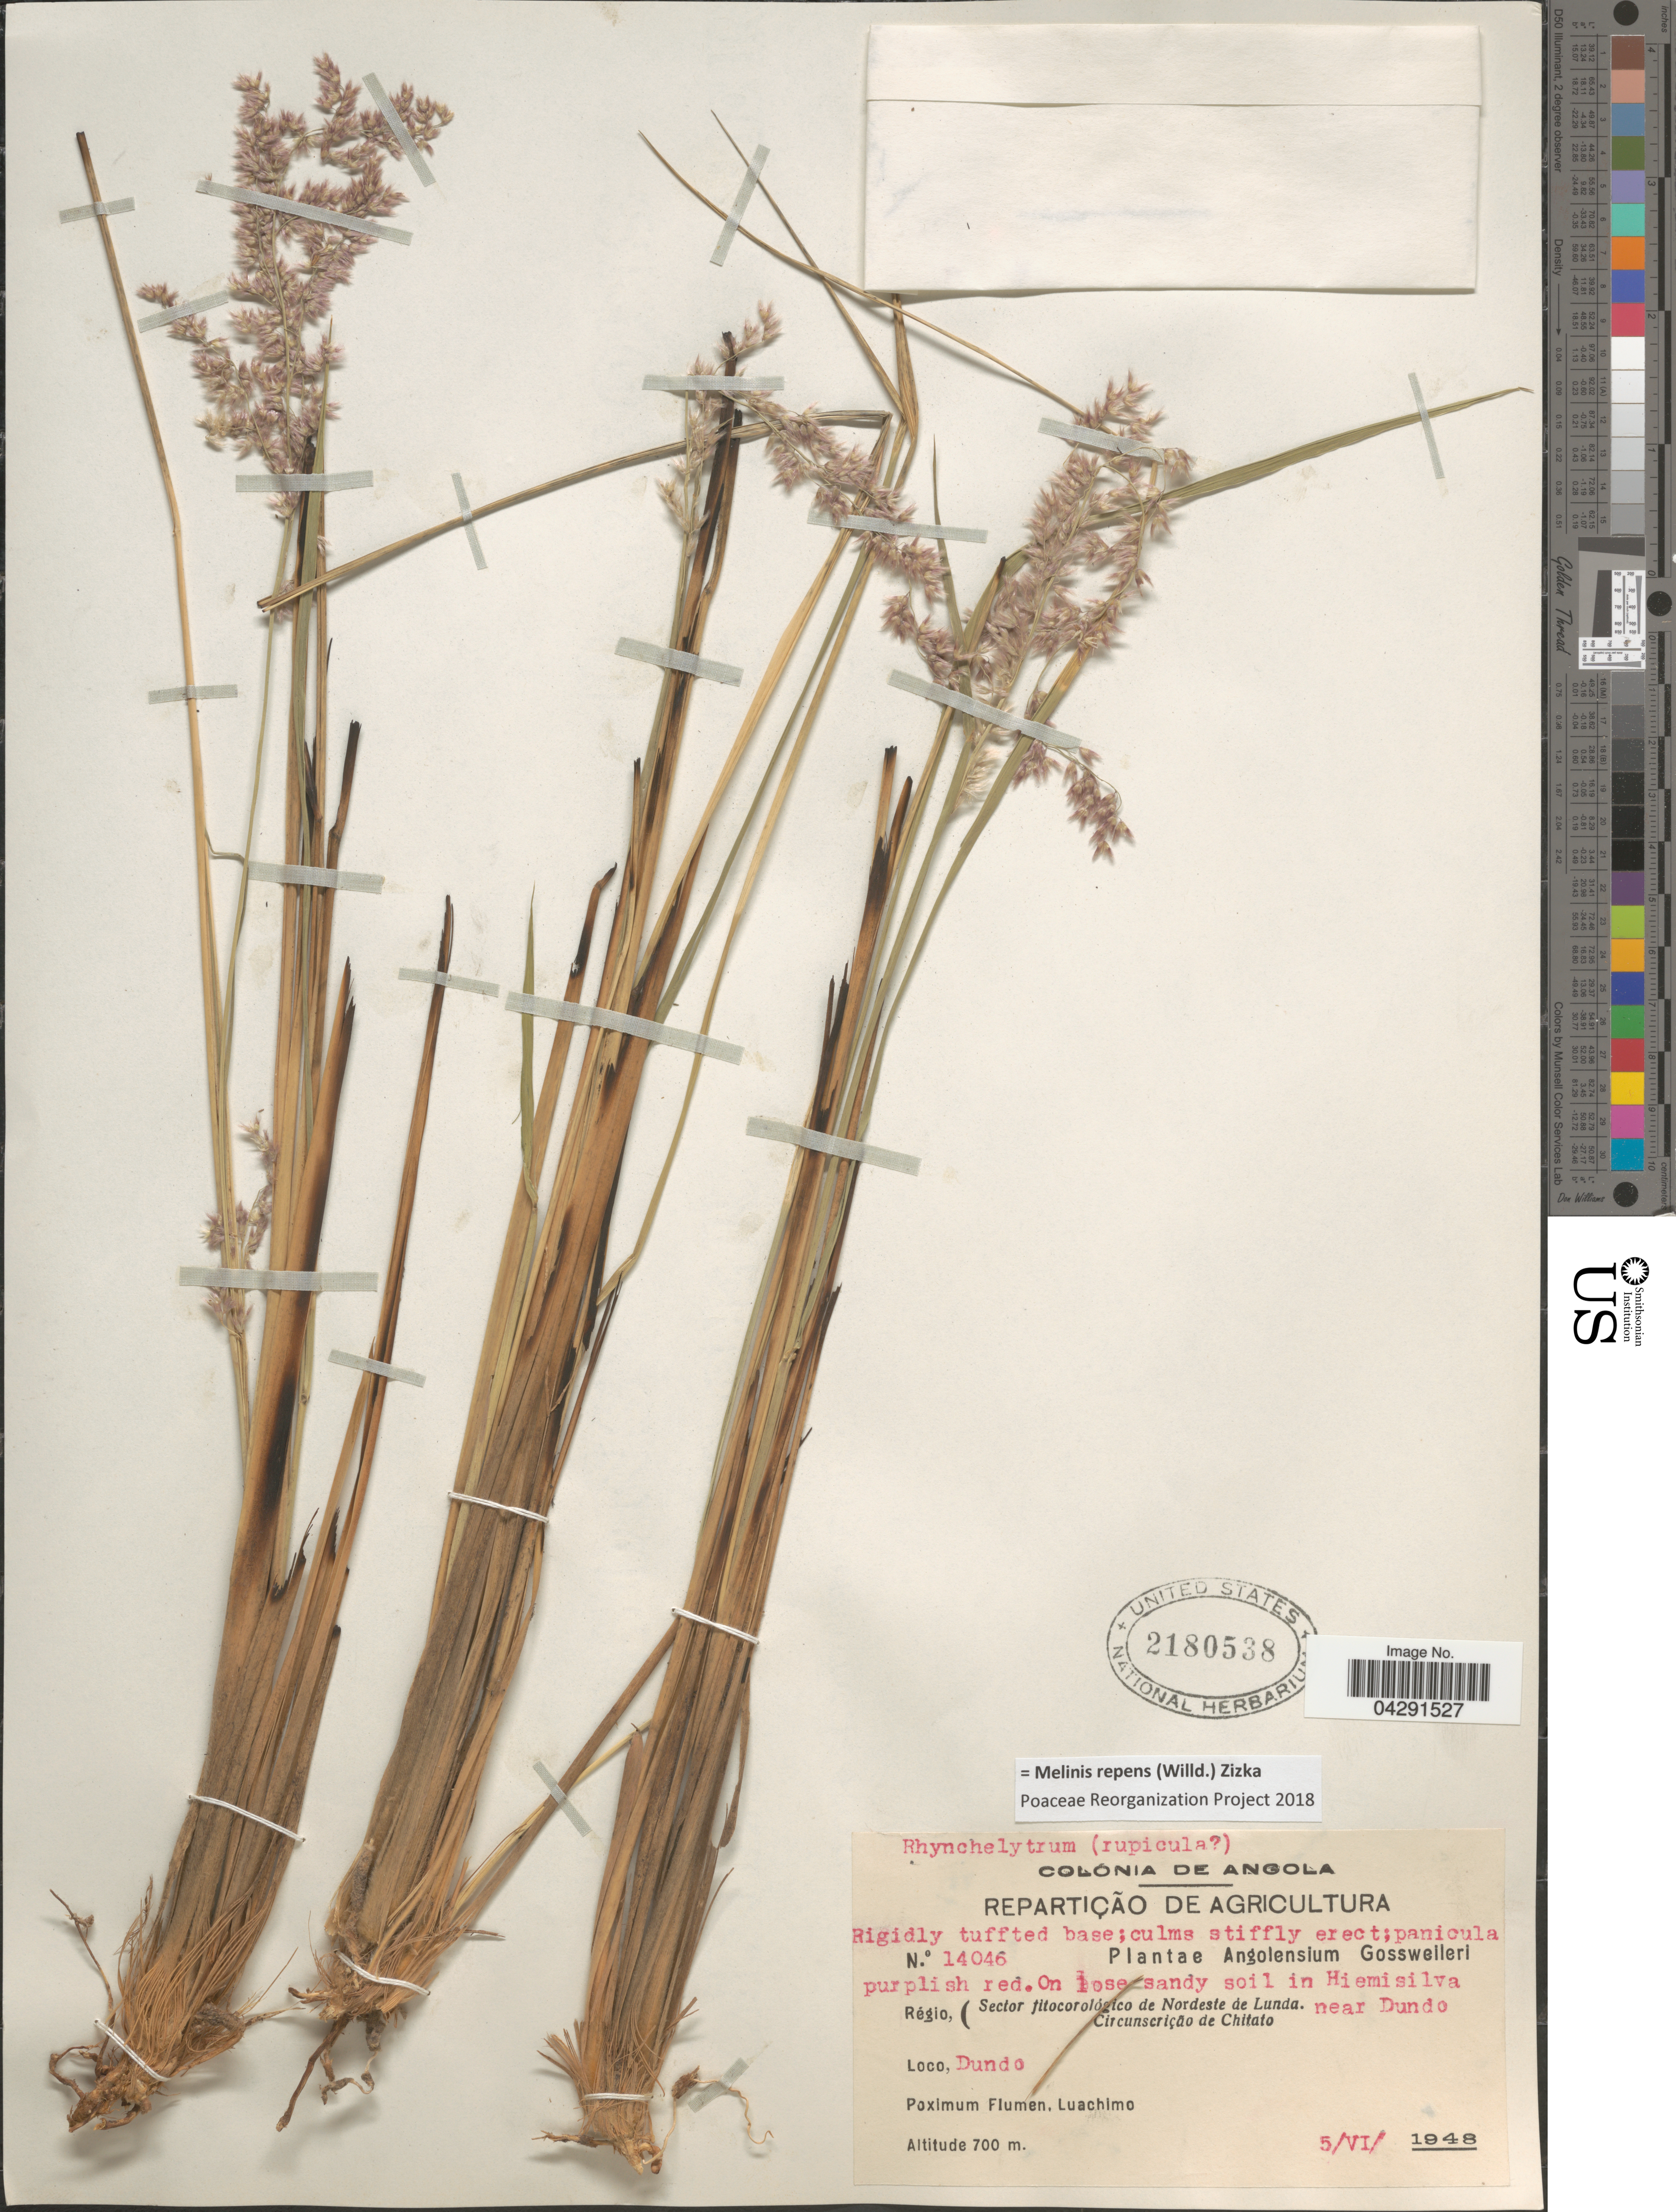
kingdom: Plantae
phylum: Tracheophyta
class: Liliopsida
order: Poales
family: Poaceae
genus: Melinis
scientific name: Melinis repens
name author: (Willd.) Zizka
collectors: -. Gossweiler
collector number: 14046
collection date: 1948-06-05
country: Angola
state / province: Lunda Norte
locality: In Hiemisilva near Dundo. Regio Sector fitocorológico dde Nordeste de Lunda. Circunscrição de Chitato. Dundo. Proximum Flumen, Luachimo.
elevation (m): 700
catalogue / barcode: US 2180538